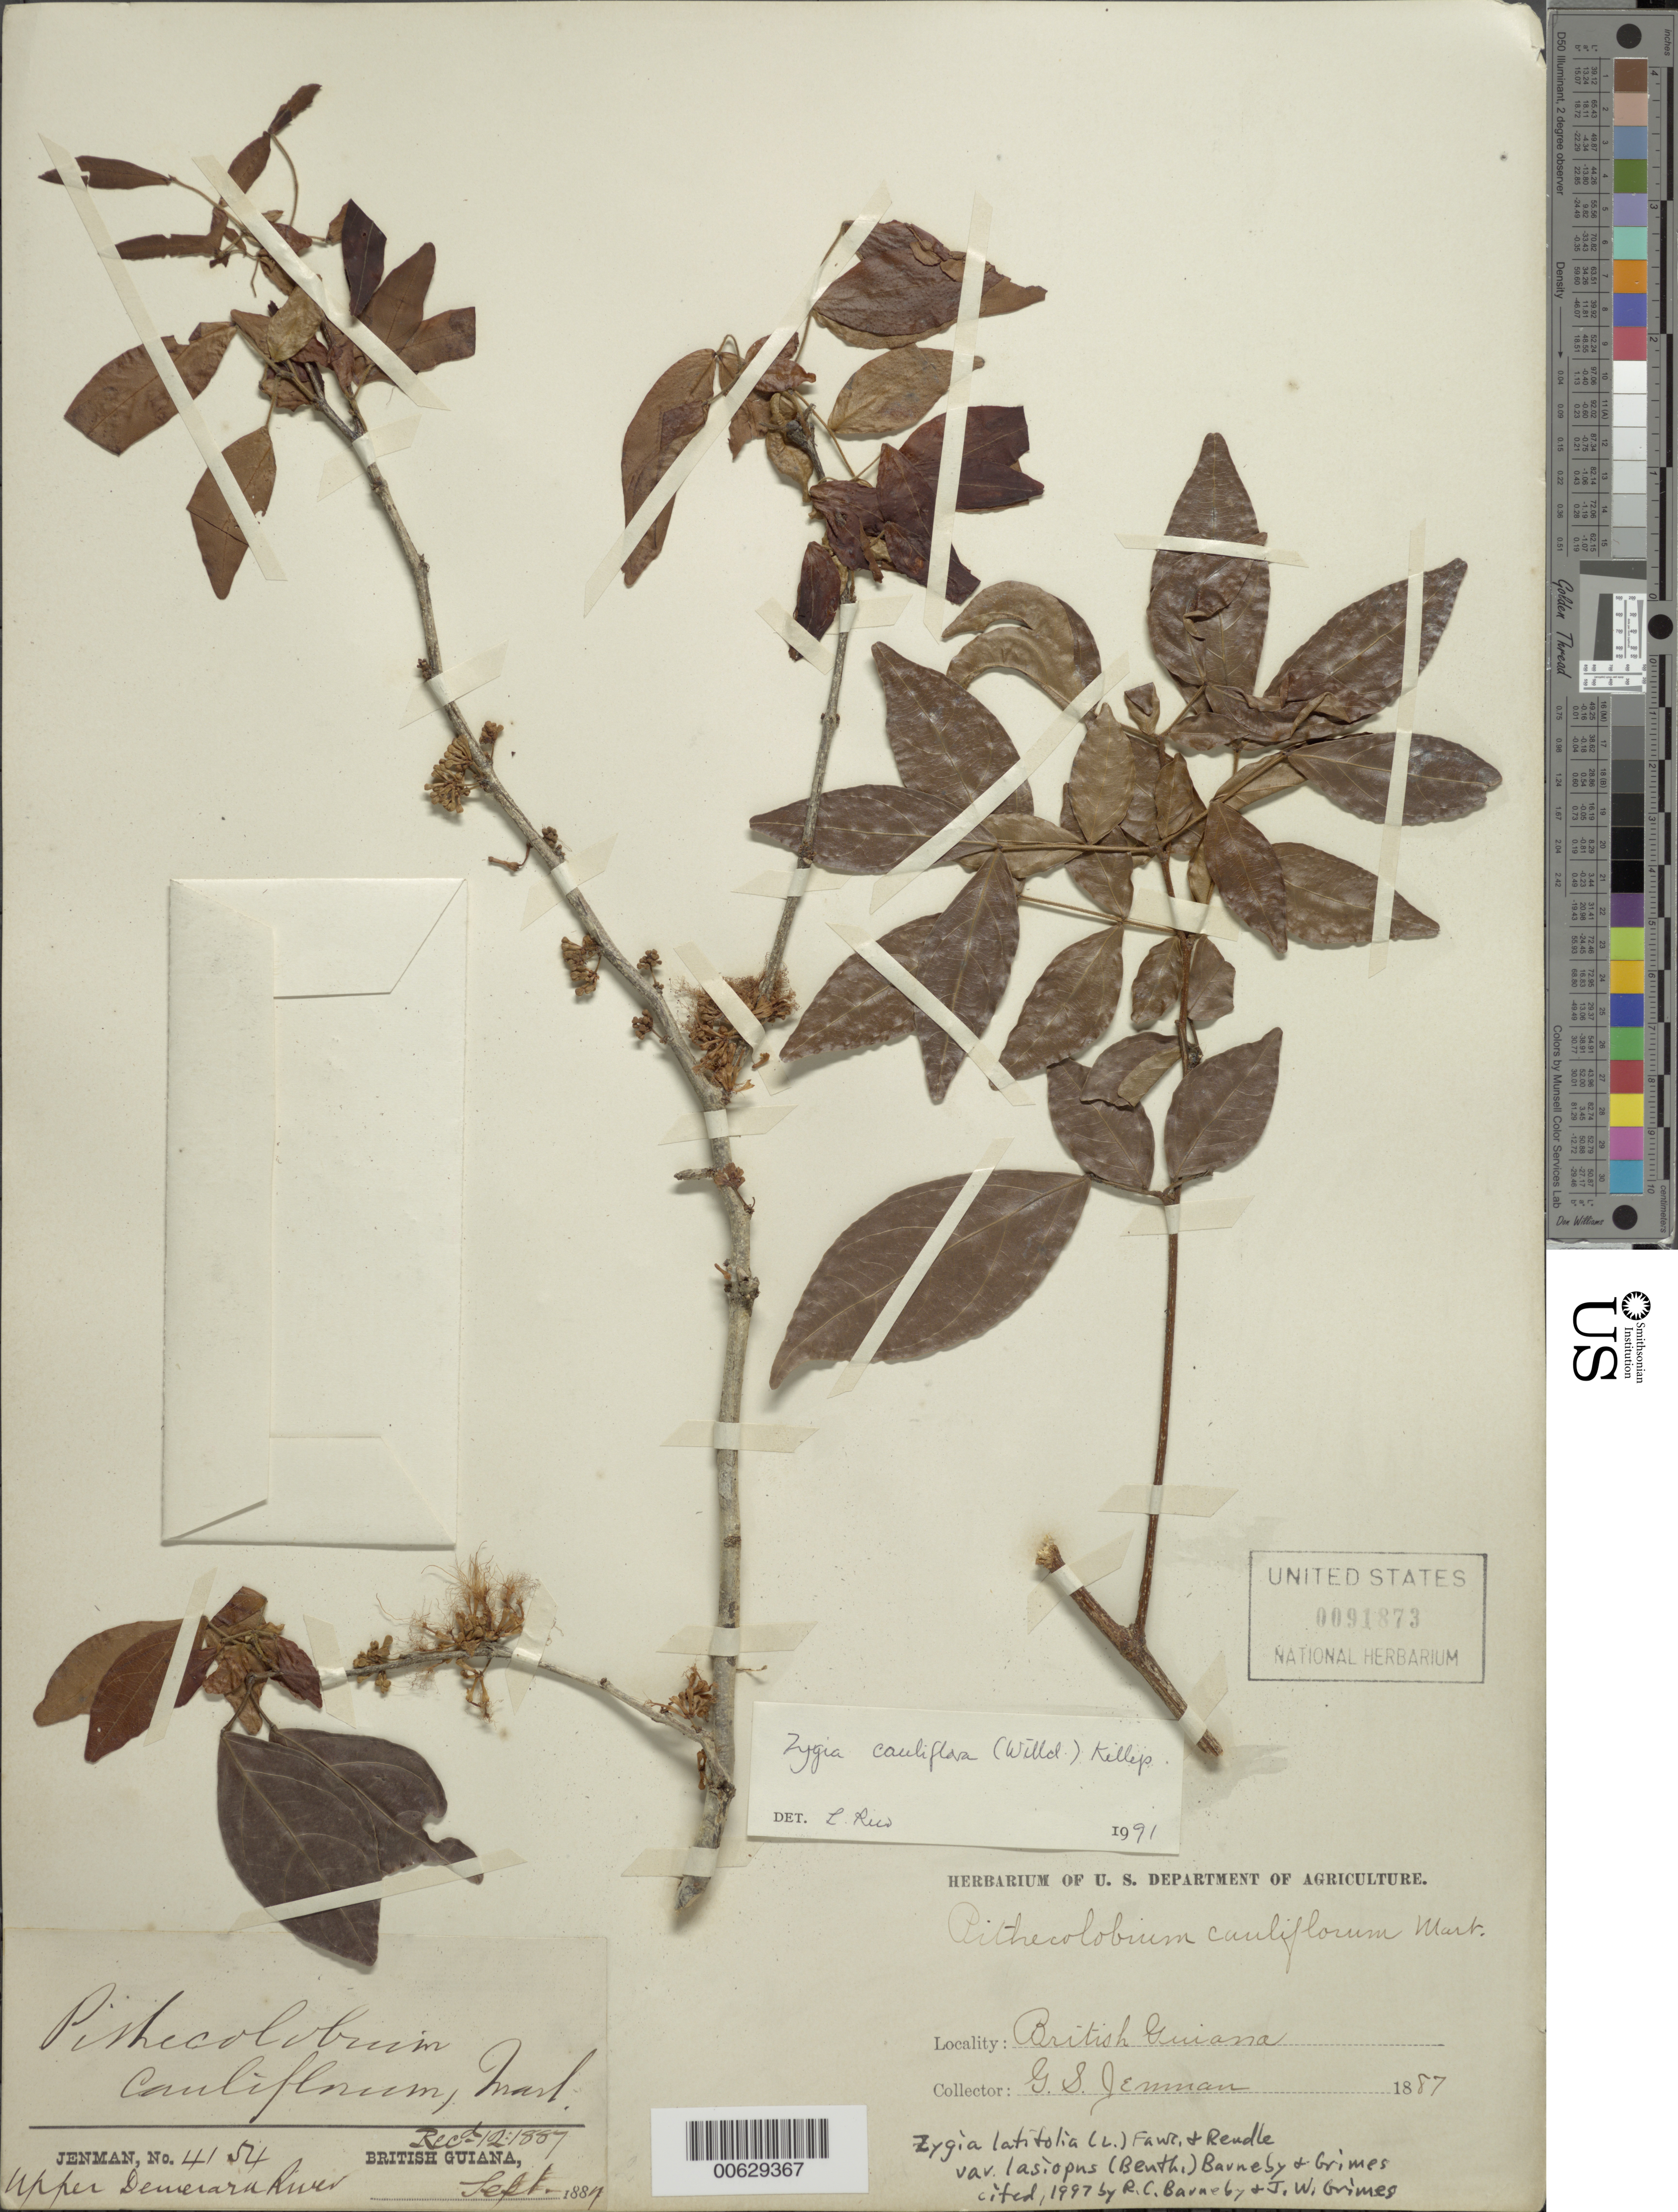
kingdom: Plantae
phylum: Tracheophyta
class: Magnoliopsida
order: Fabales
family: Fabaceae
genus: Zygia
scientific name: Zygia latifolia var. lasiopus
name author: (Benth.) Barneby & J.W. Grimes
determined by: Barneby, R. C.; Grimes, J. W.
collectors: G. S. Jenman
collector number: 4154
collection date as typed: September 1887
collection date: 1887-09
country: Guyana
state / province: U. Demerara-Berbice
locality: Upper Demerara River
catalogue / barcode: US 91873